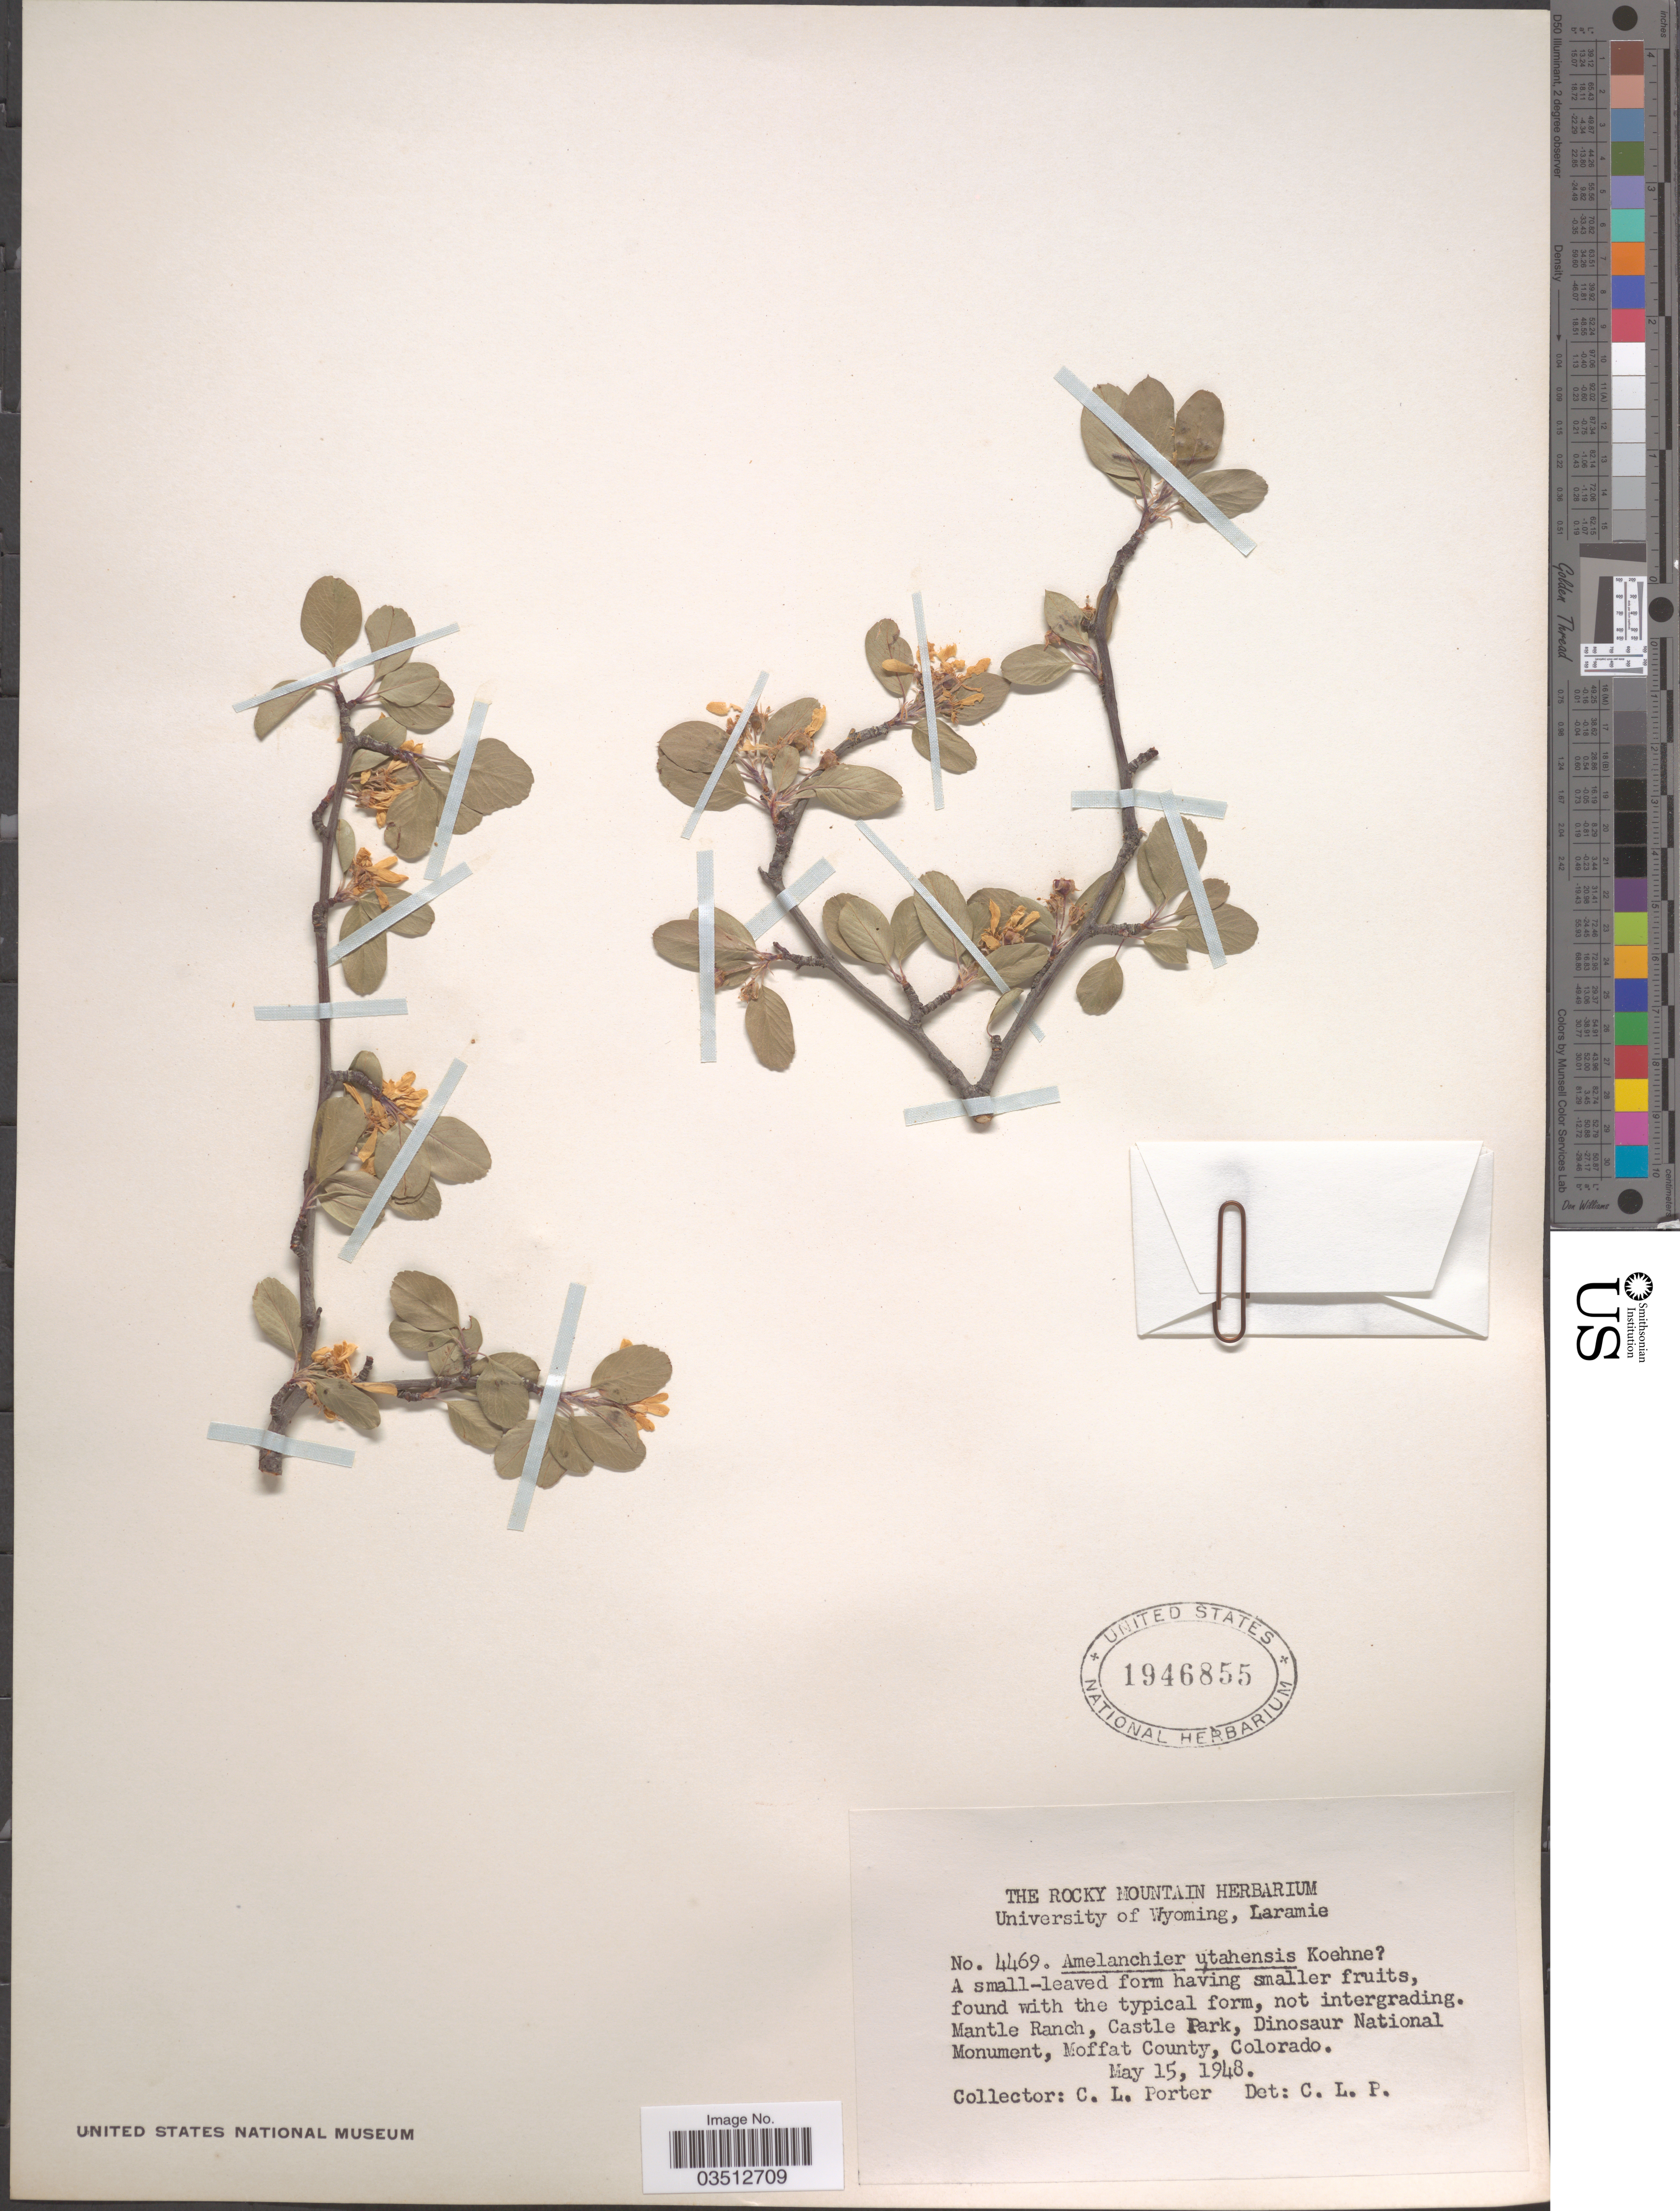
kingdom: Plantae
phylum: Tracheophyta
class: Magnoliopsida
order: Rosales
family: Rosaceae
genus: Amelanchier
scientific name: Amelanchier utahensis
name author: Koehne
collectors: C. L. Porter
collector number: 4469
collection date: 1948-05-15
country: United States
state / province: Colorado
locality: Mantle Ranch, Castle Park, Dinosaur National Monument, Moffat County.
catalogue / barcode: US 1946855